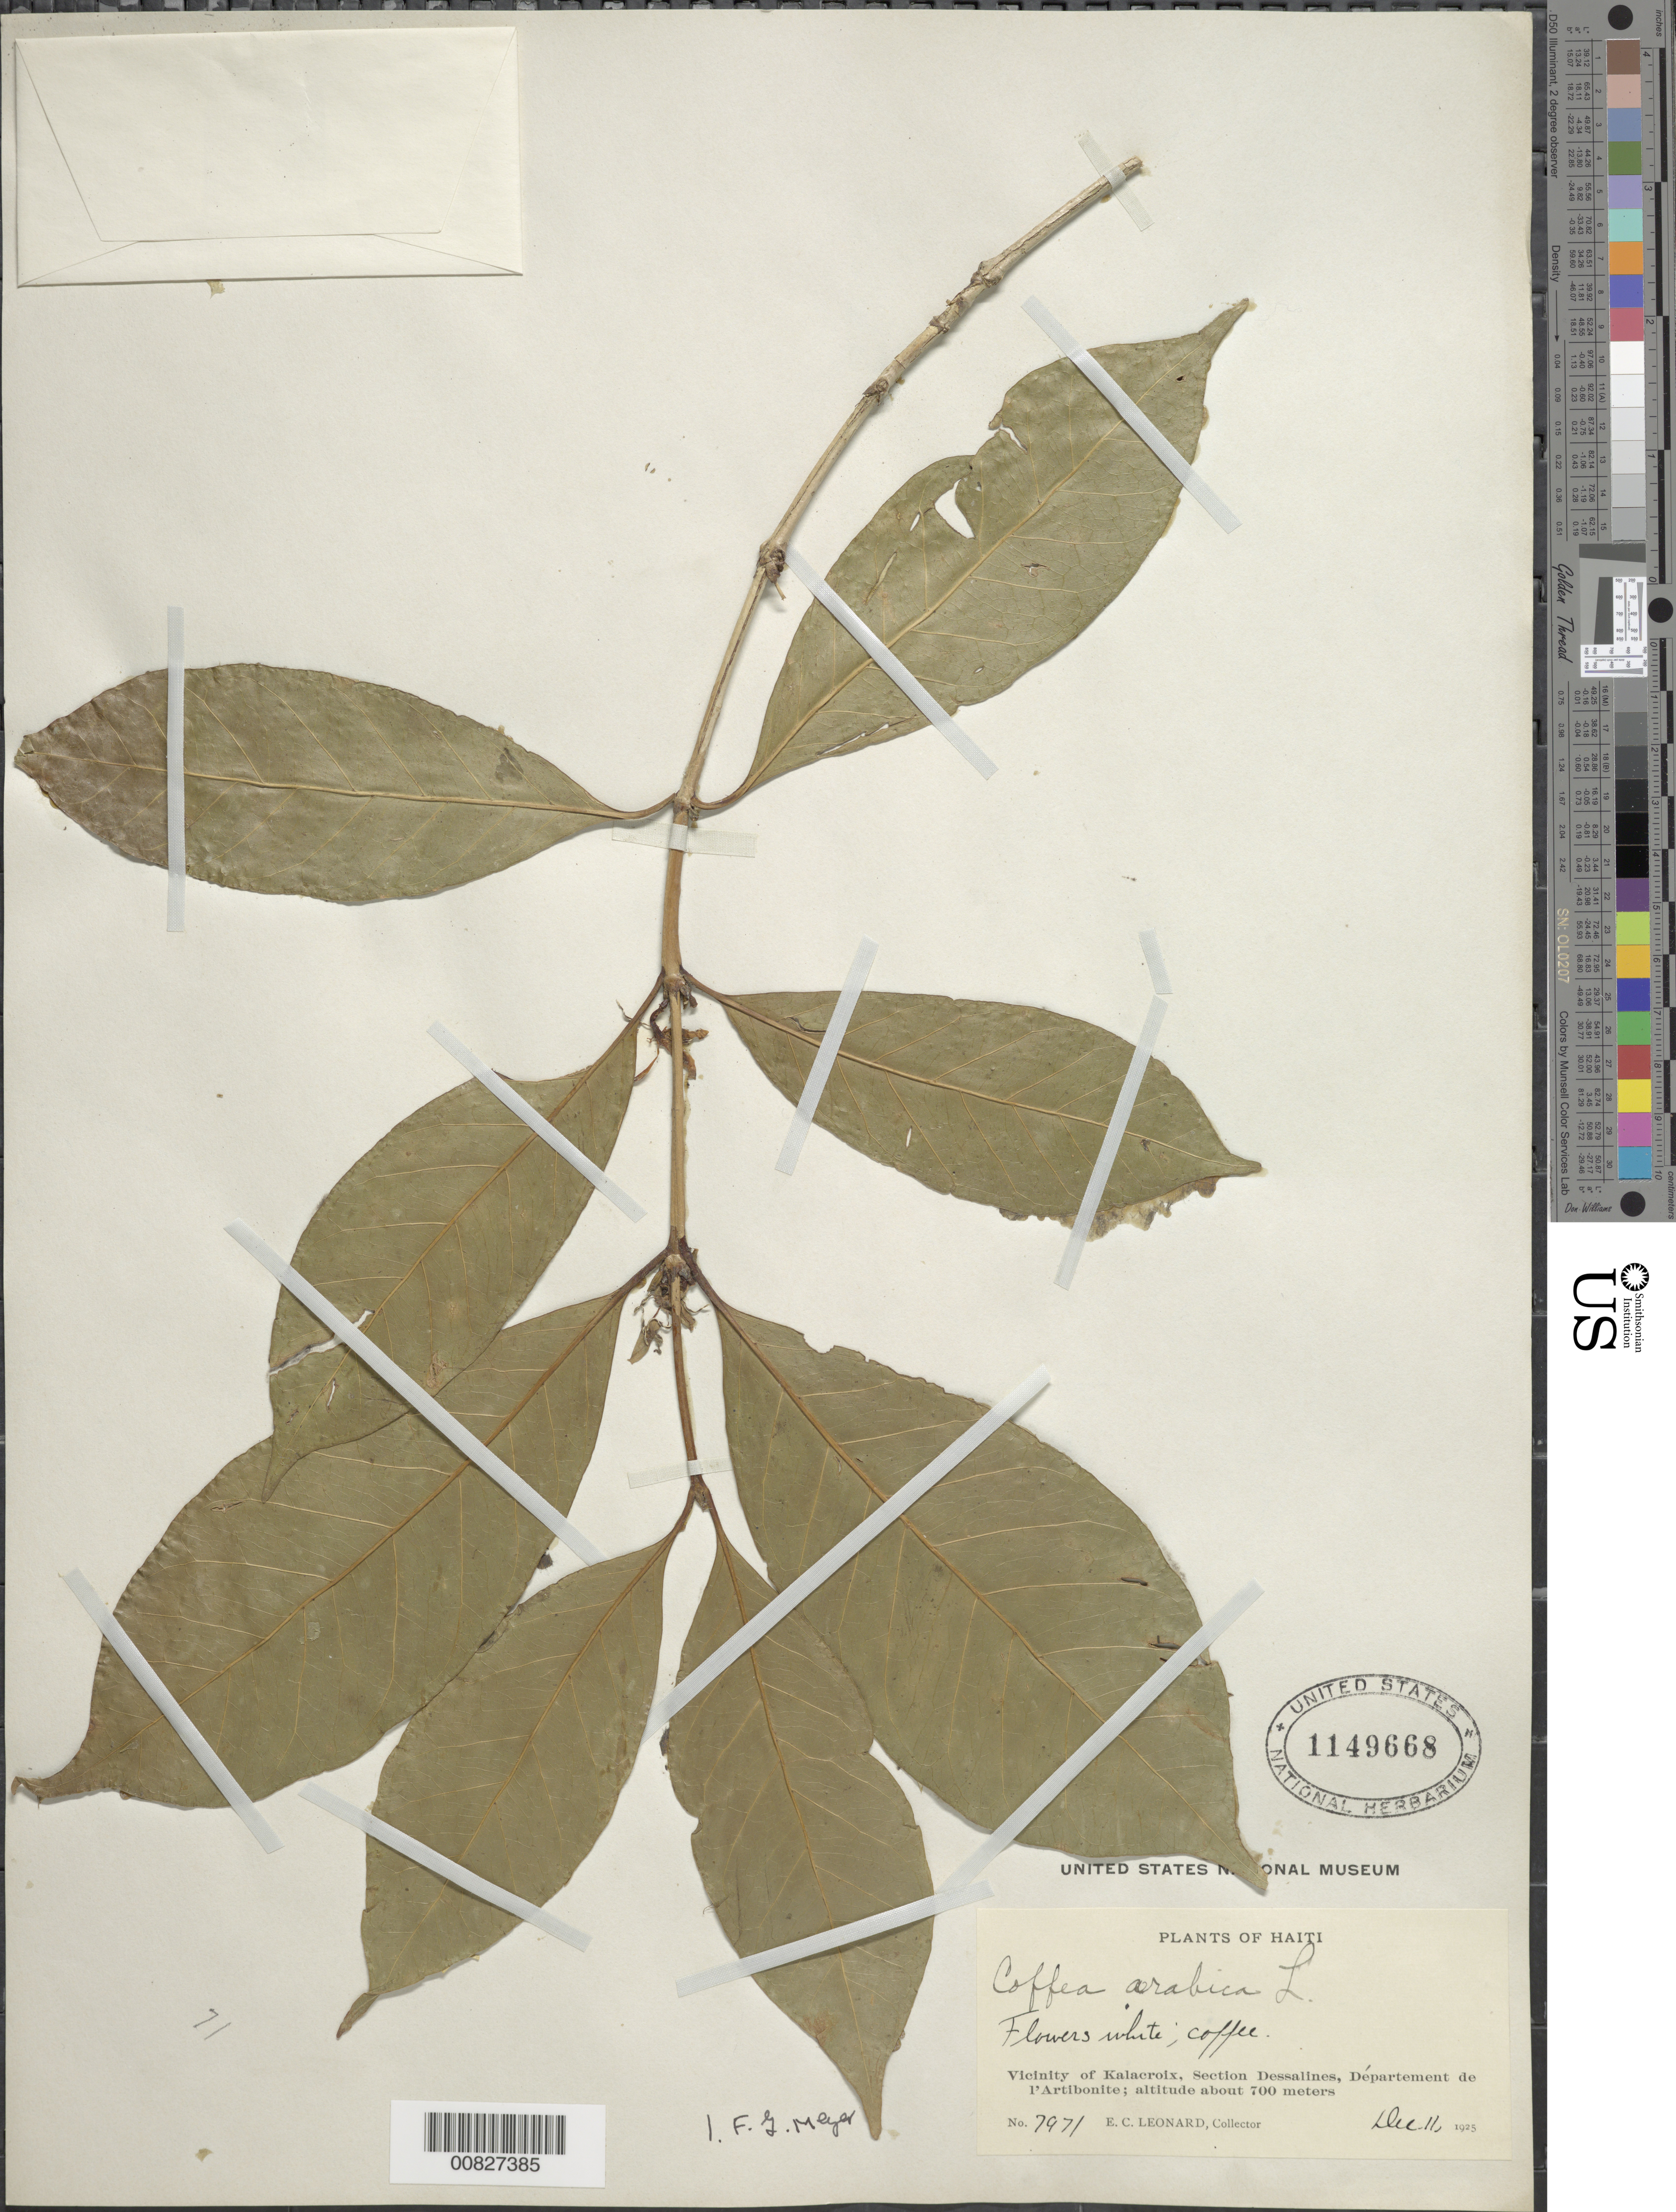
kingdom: Plantae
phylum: Tracheophyta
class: Magnoliopsida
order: Gentianales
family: Rubiaceae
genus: Coffea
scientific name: Coffea arabica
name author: L.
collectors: E. C. Leonard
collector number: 7971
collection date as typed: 11 Dec 1925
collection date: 1925-12-11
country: Haiti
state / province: Artibonite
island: Hispaniola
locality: Vicinity of Kalacroix, Section Dessalines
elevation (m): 700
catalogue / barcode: US 1149668